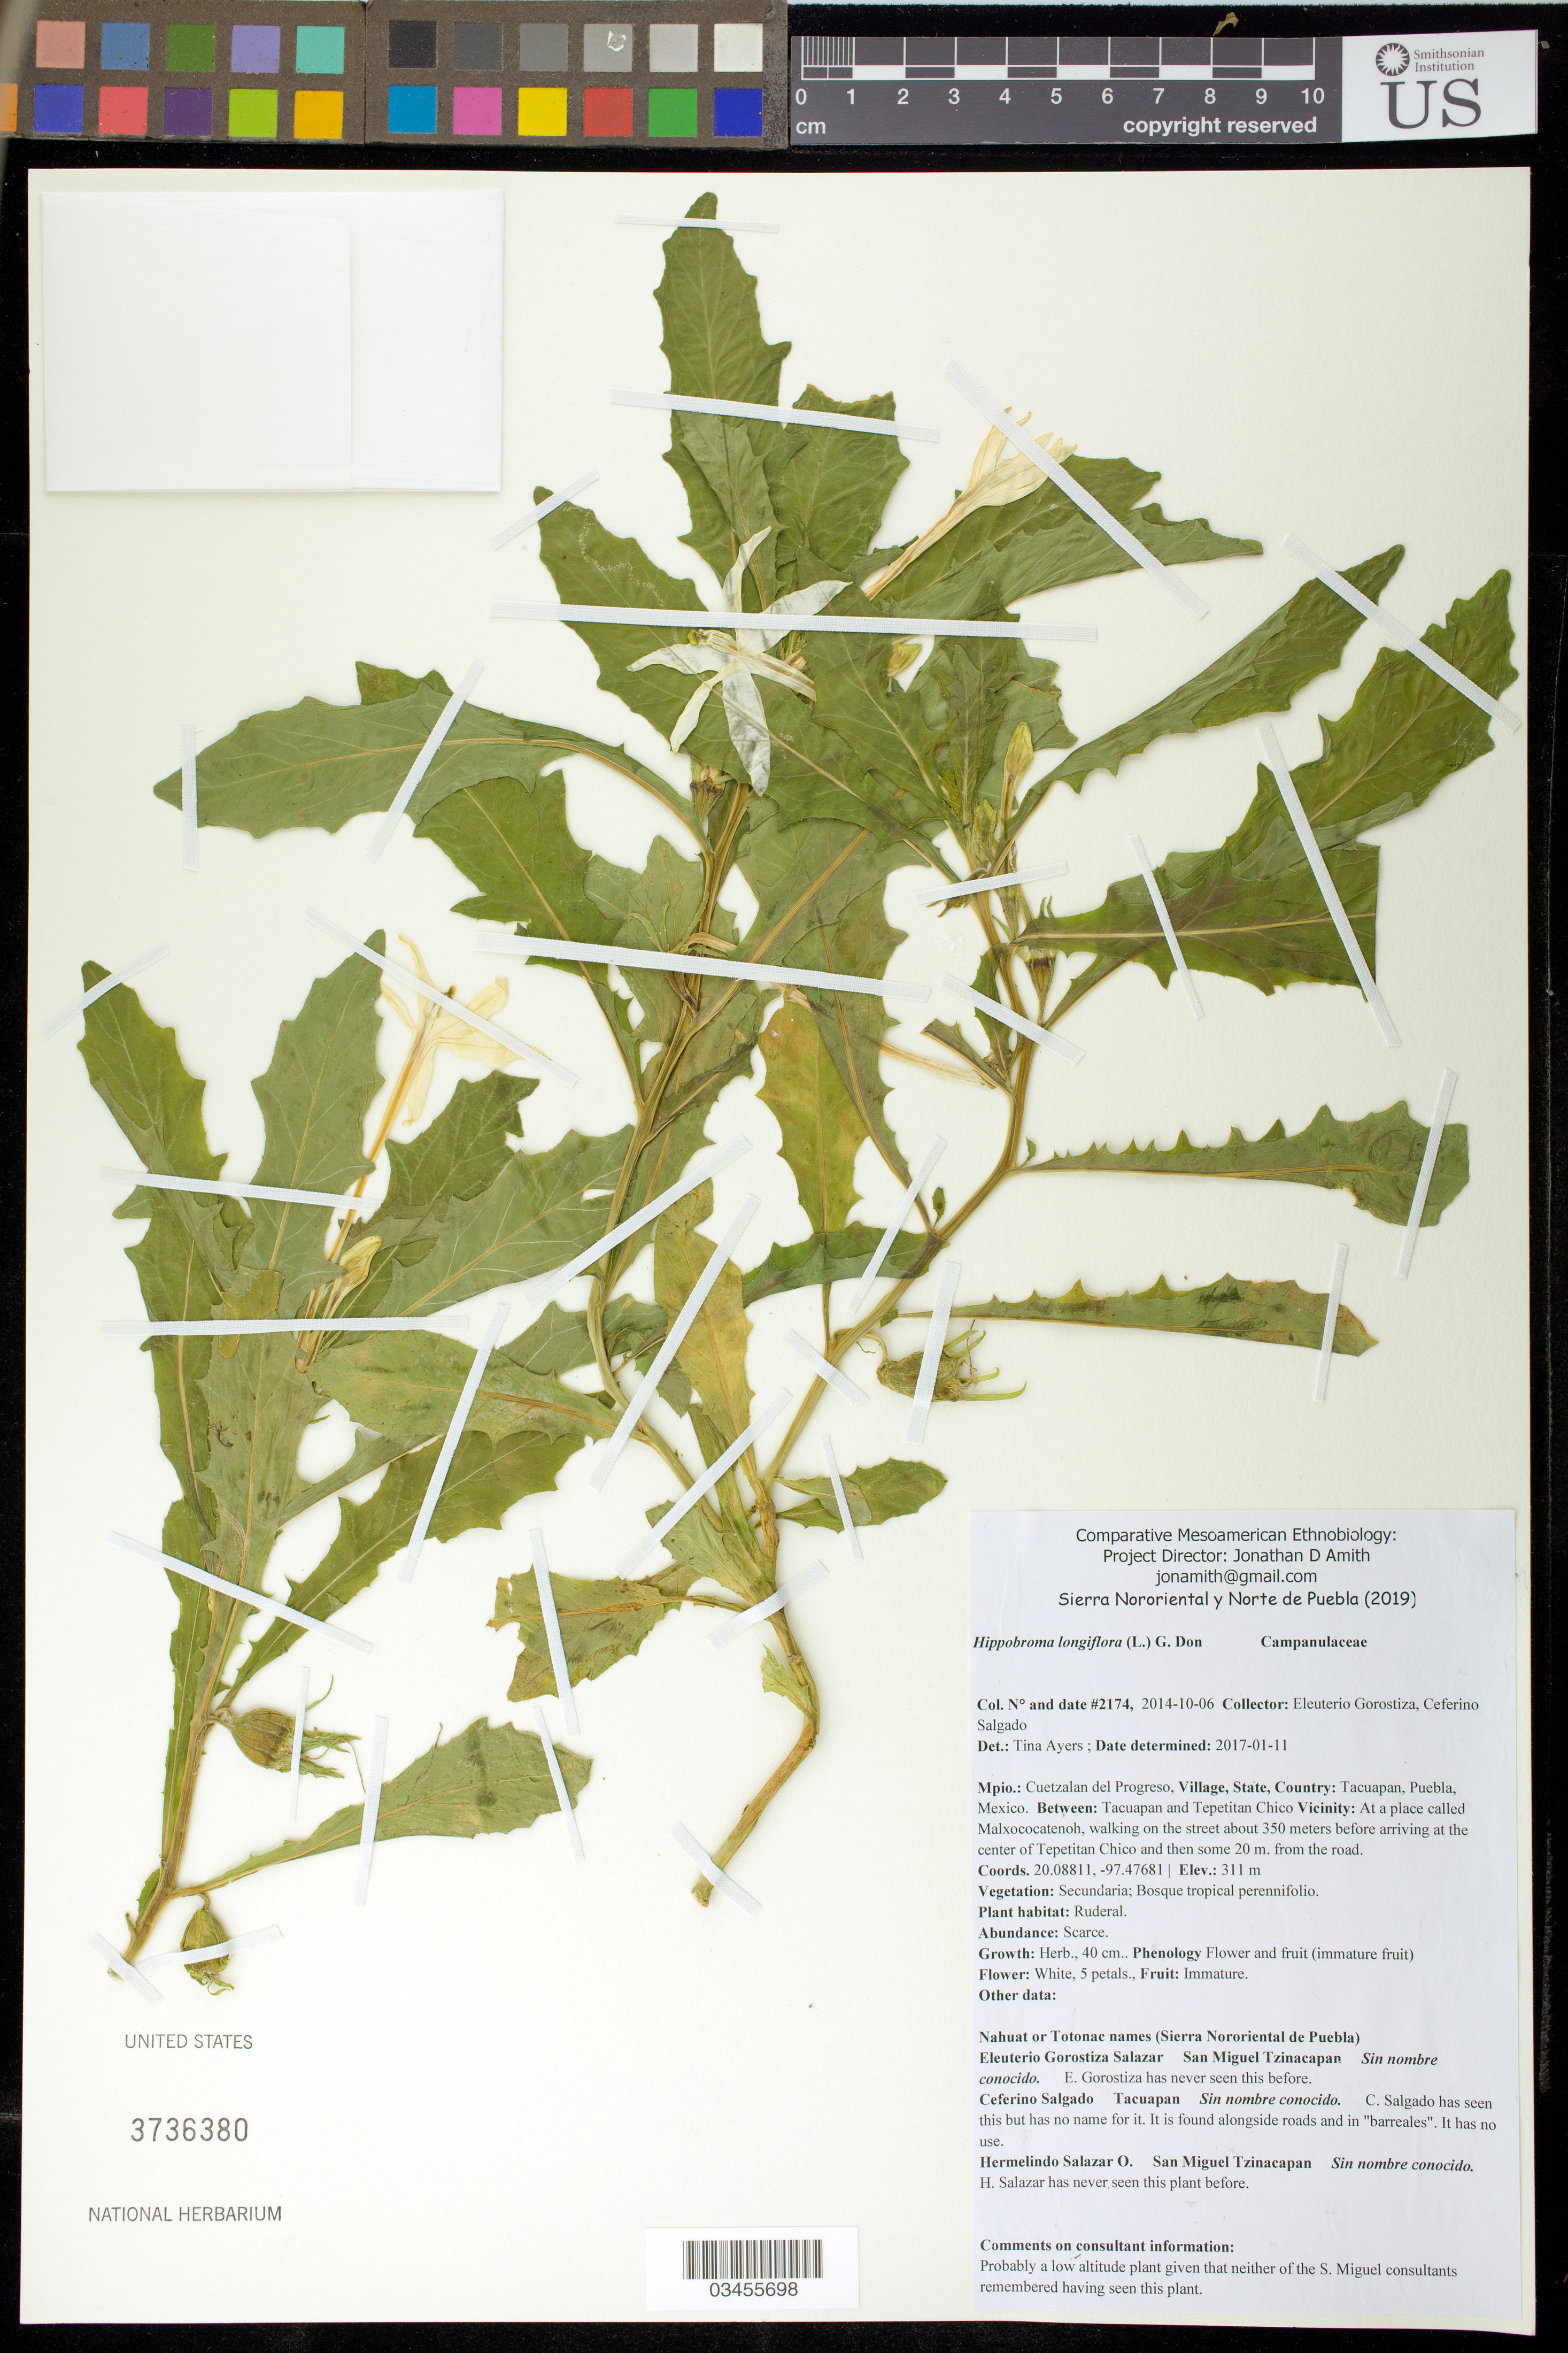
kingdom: Plantae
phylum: Tracheophyta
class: Magnoliopsida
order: Asterales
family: Campanulaceae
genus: Hippobroma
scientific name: Hippobroma longiflora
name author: (L.) G. Don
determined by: Ayers, Tina J.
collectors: J. D. Amith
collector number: JDA_02174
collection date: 2014-10-06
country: México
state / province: Puebla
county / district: Cuetzalan del Progreso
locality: PUEBLO: Tacuapa; LOCALIDAD EXACTA: At a place called Malxococatenoh, walking on the street about 350 meters before arriving at the center of Tepetitan Chico and then some 20 m. from the road.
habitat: Bosque tropical perennifolio; Ruderal.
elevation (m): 311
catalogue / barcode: US 3736380